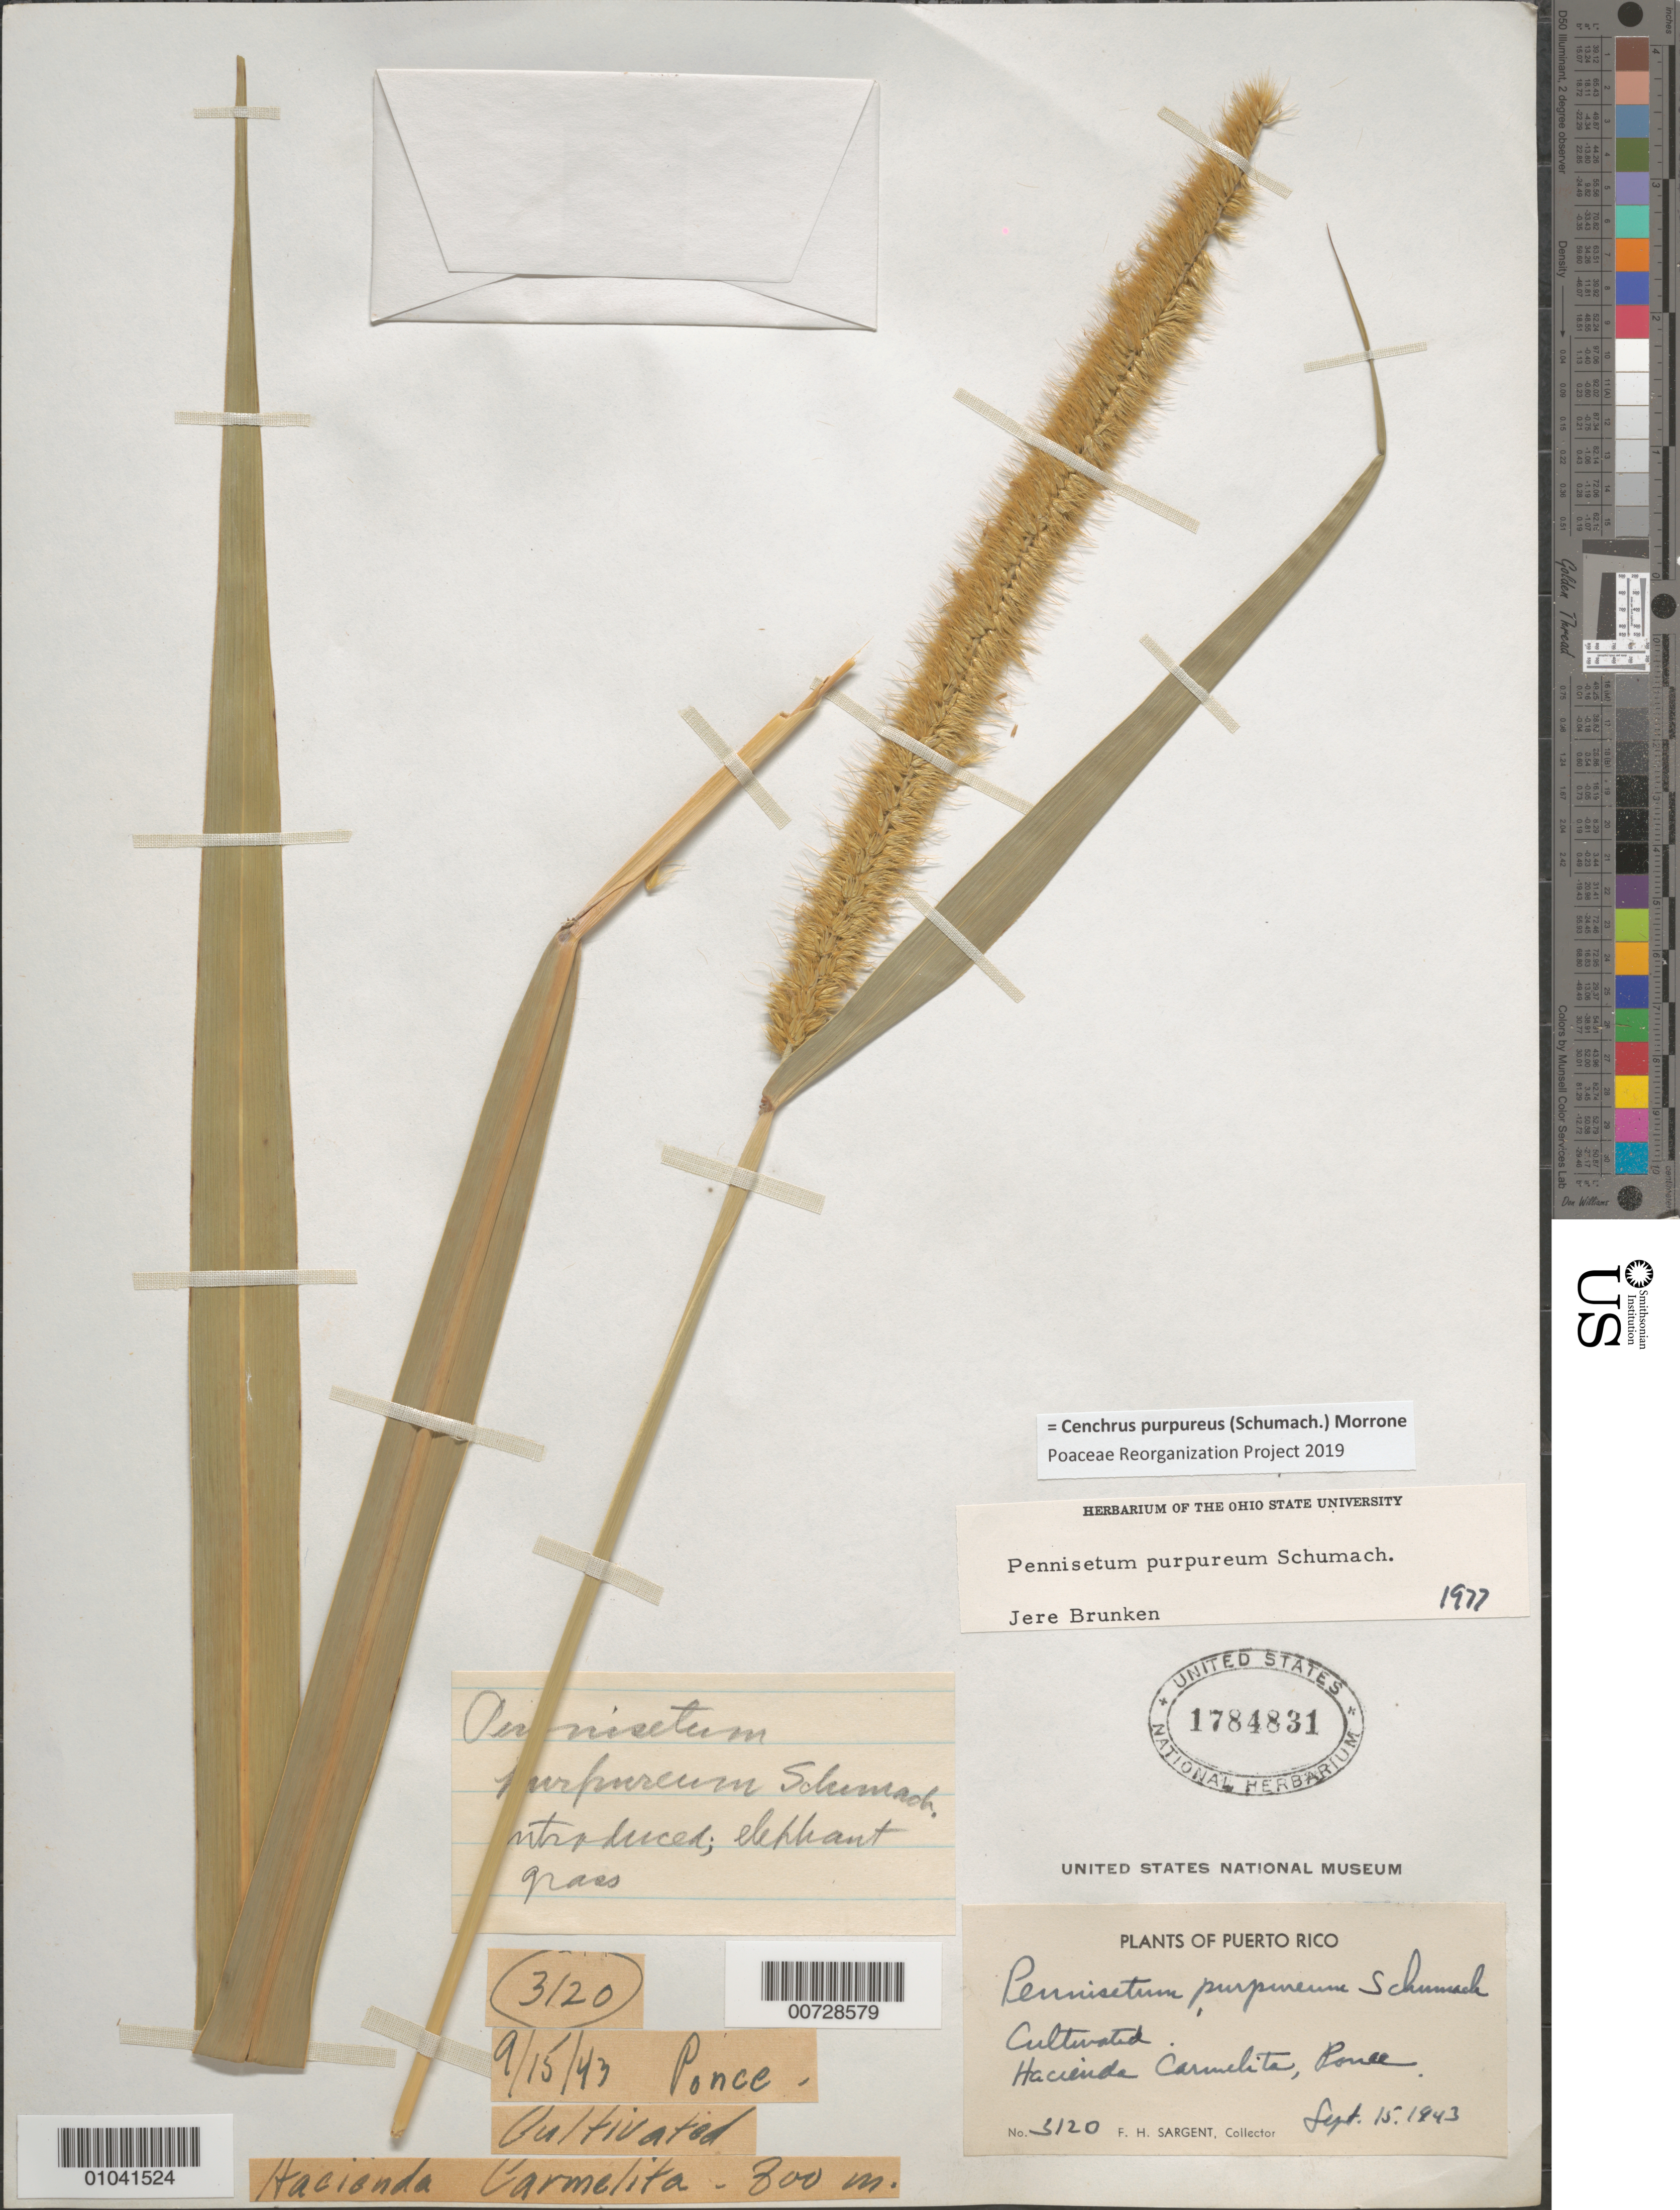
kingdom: Plantae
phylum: Tracheophyta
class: Liliopsida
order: Poales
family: Poaceae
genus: Cenchrus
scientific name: Cenchrus purpureus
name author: (Schumach.) Morrone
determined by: Poaceae Reorganization Project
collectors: F. H. Sargent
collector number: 3120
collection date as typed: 15 Sep 1943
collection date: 1943-09-15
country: Puerto Rico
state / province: Ponce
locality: Hacienda Carmelita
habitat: Cultivated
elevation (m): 300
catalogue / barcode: US 1784831